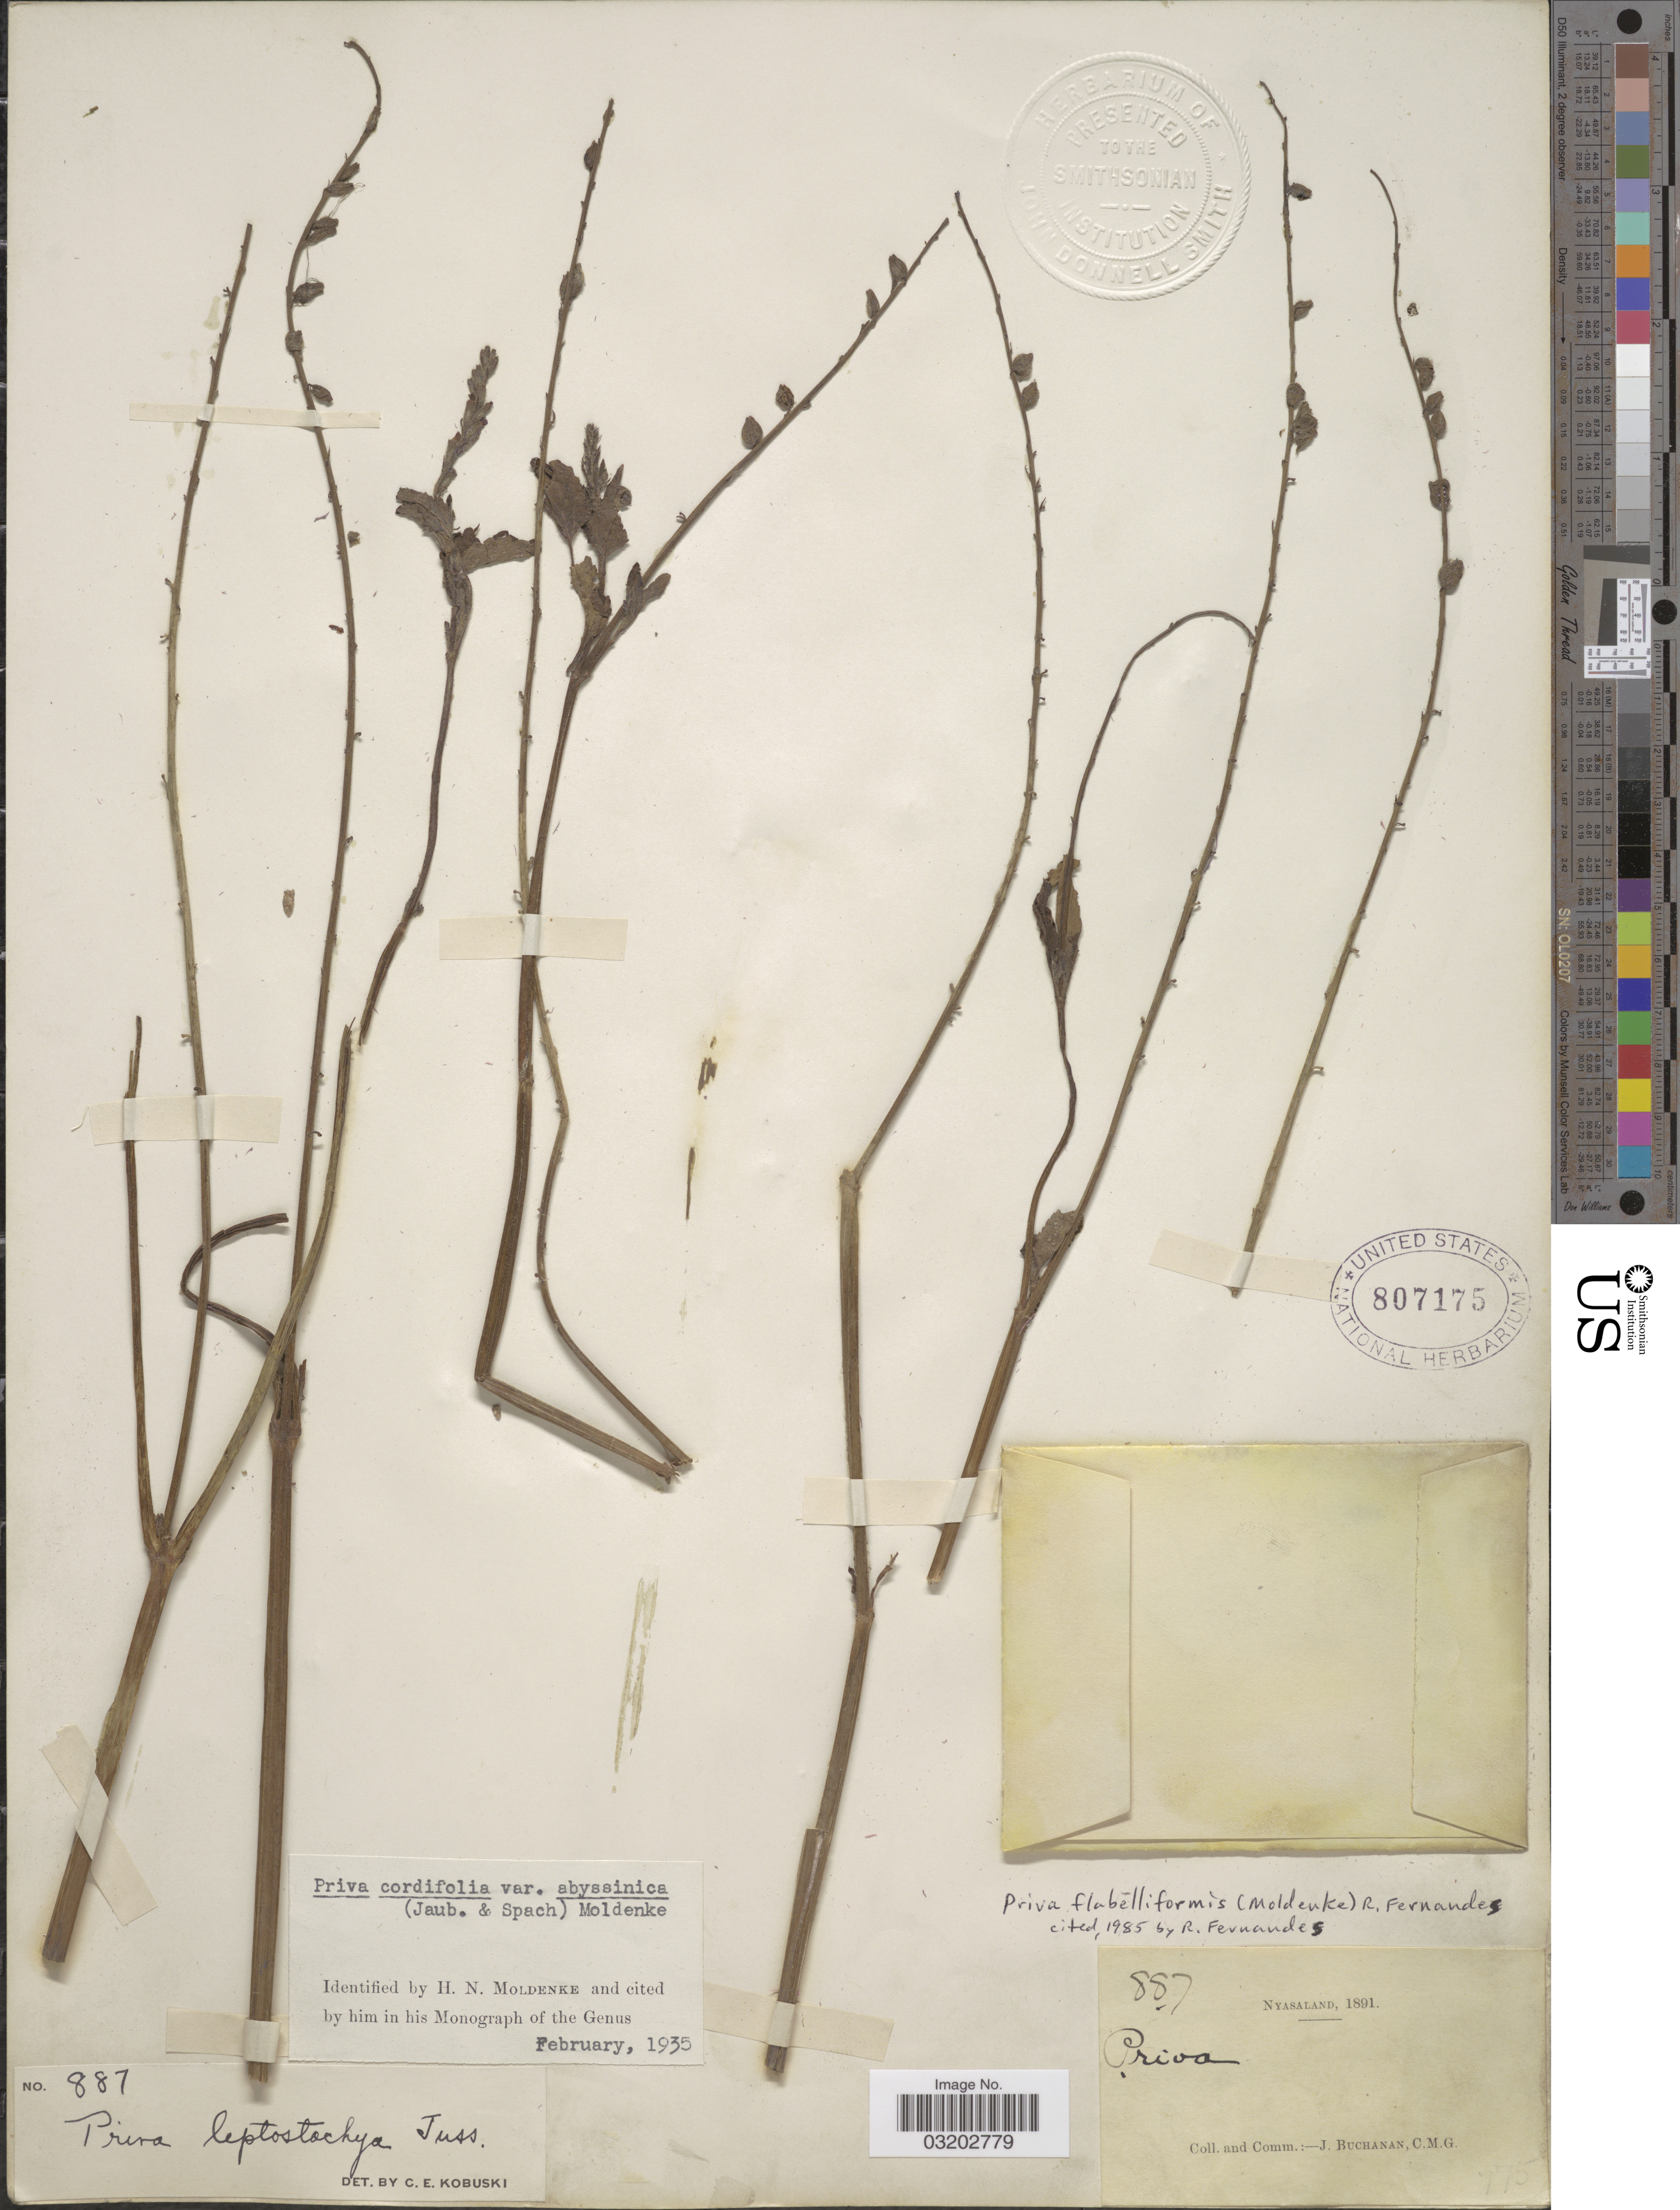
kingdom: Plantae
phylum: Tracheophyta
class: Magnoliopsida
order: Lamiales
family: Verbenaceae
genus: Priva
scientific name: Priva flabelliformis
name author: (Moldenke) R. Fern.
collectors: J. Buchanan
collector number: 887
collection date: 1891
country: Malawi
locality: Nyasaland.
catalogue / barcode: US 807175